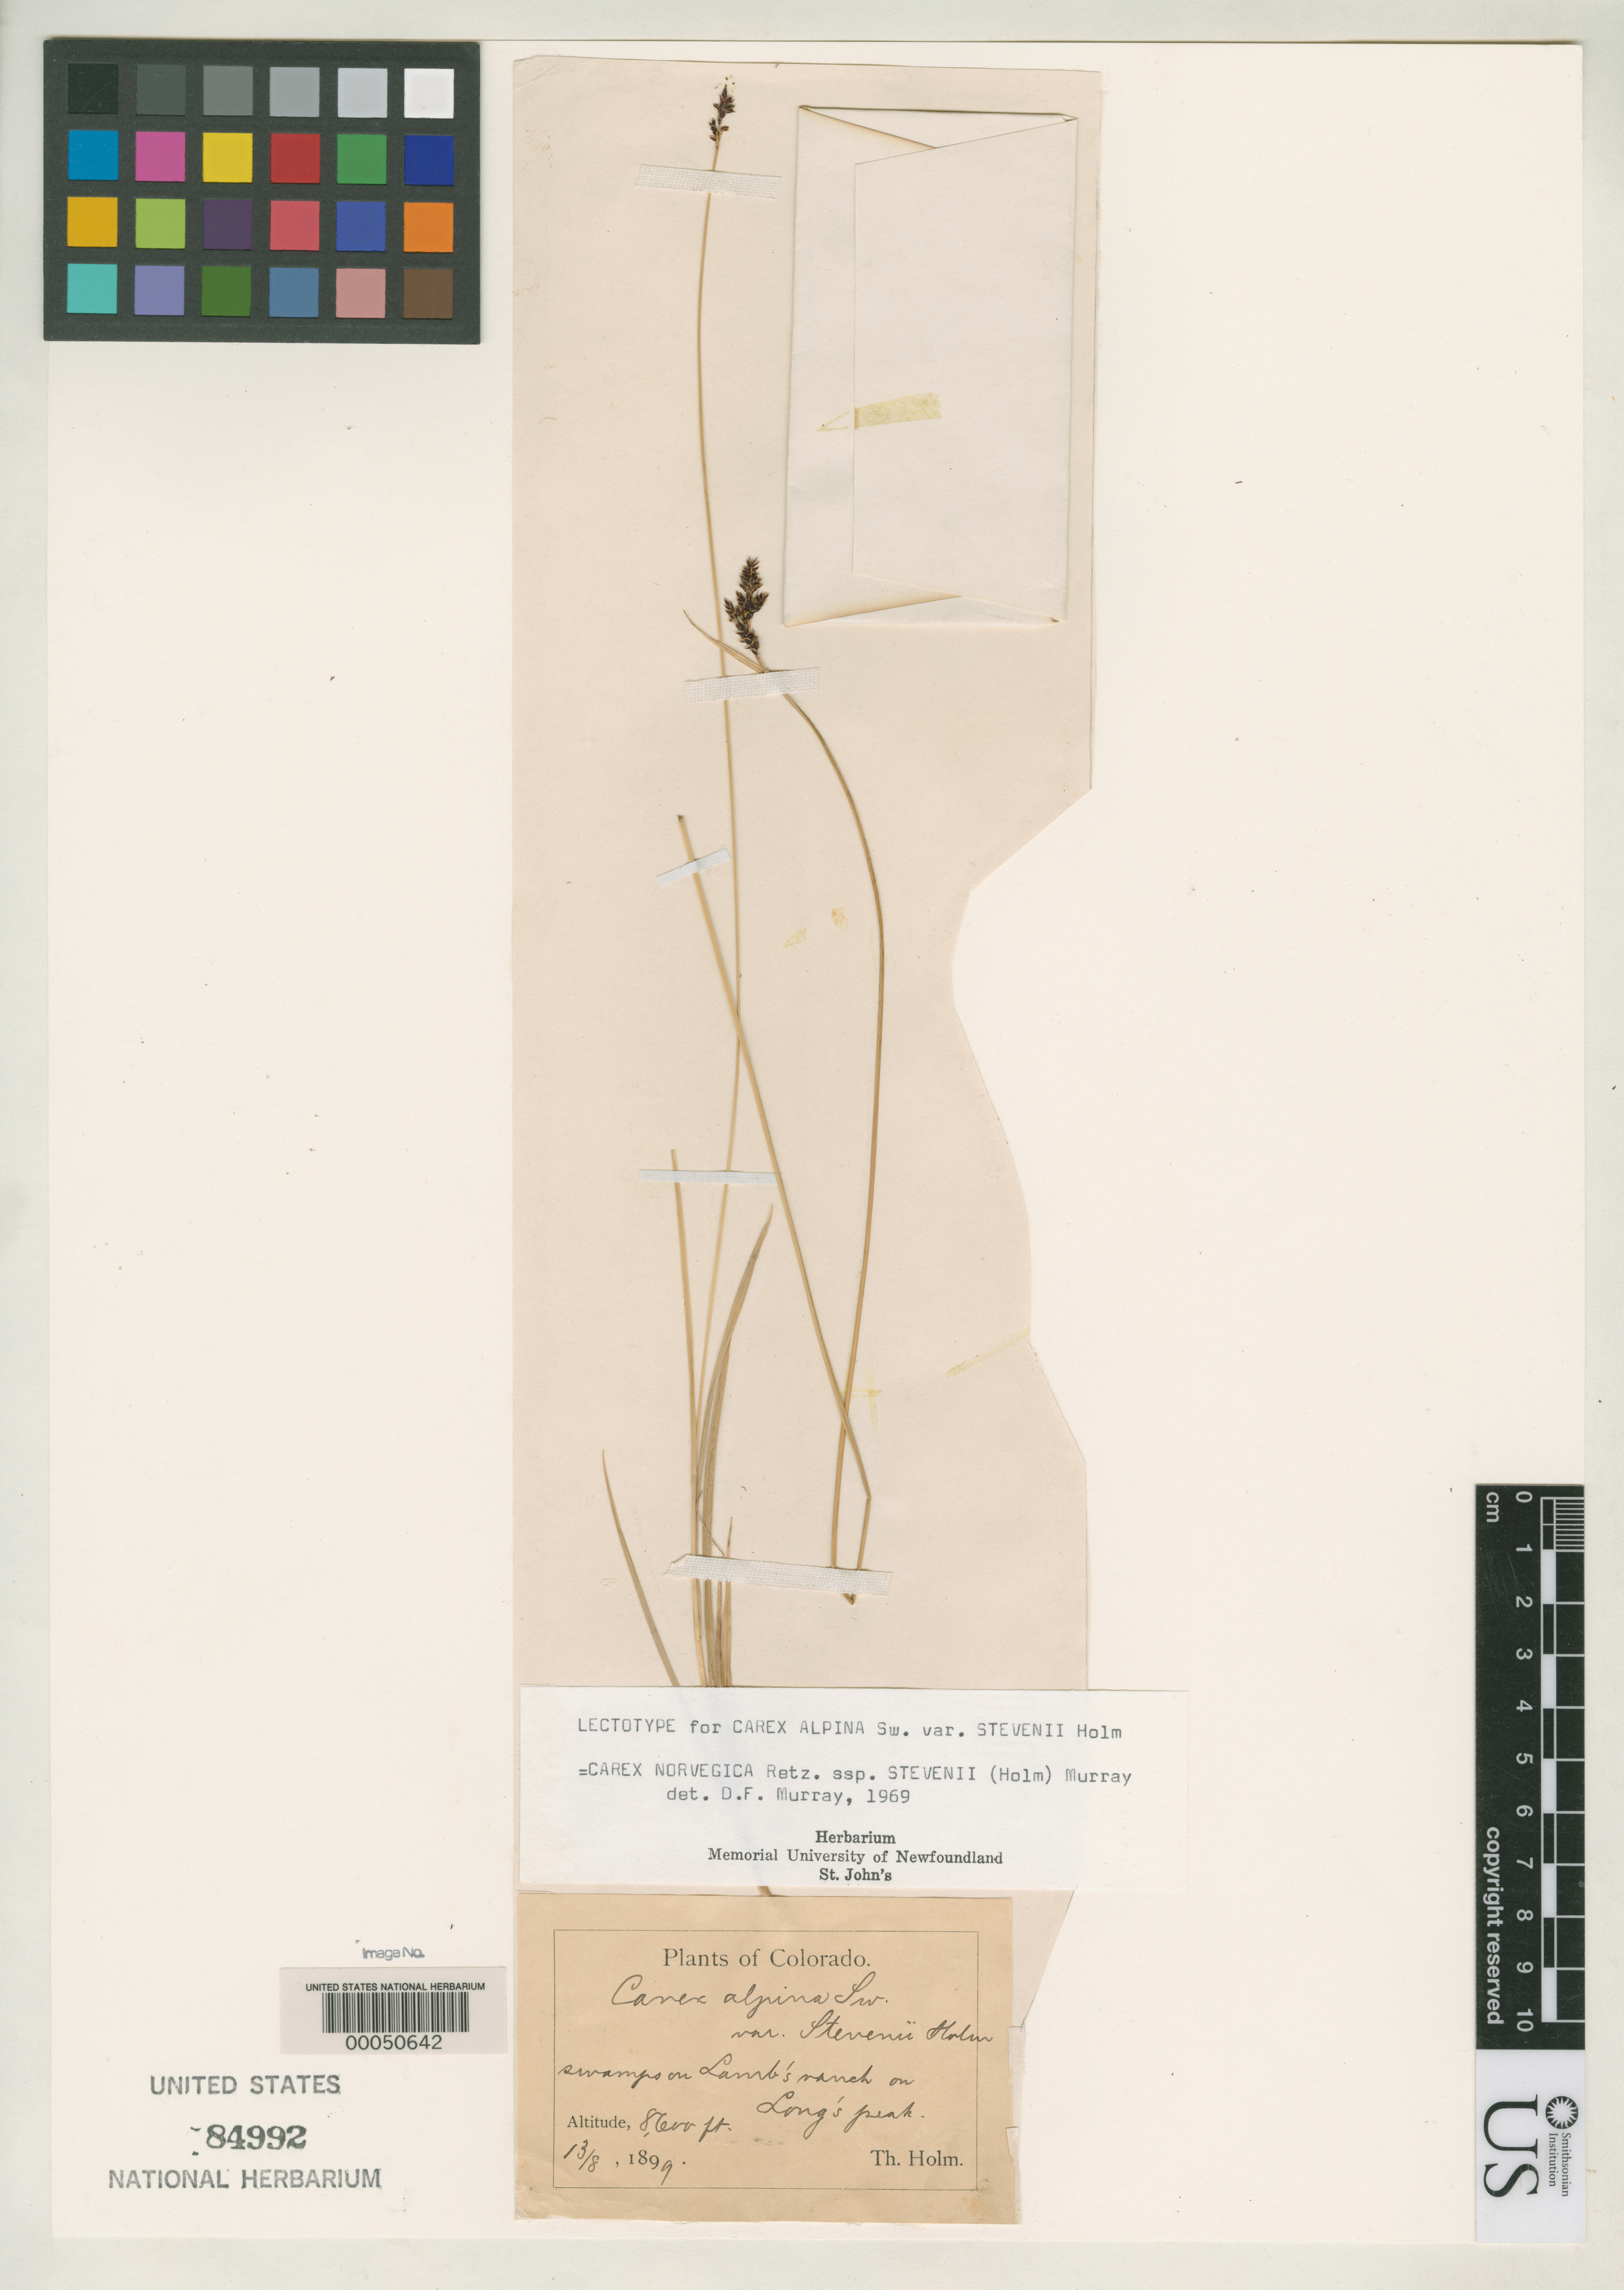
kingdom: Plantae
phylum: Tracheophyta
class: Liliopsida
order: Poales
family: Cyperaceae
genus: Carex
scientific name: Carex alpina var. stevenii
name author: Holm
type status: Isolectotype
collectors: T. Holm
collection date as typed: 13 Aug 1899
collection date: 1899-08-13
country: United States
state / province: Colorado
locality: Swamps on Lamb's Ranch on Long's Peak.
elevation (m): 2621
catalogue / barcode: US 84992